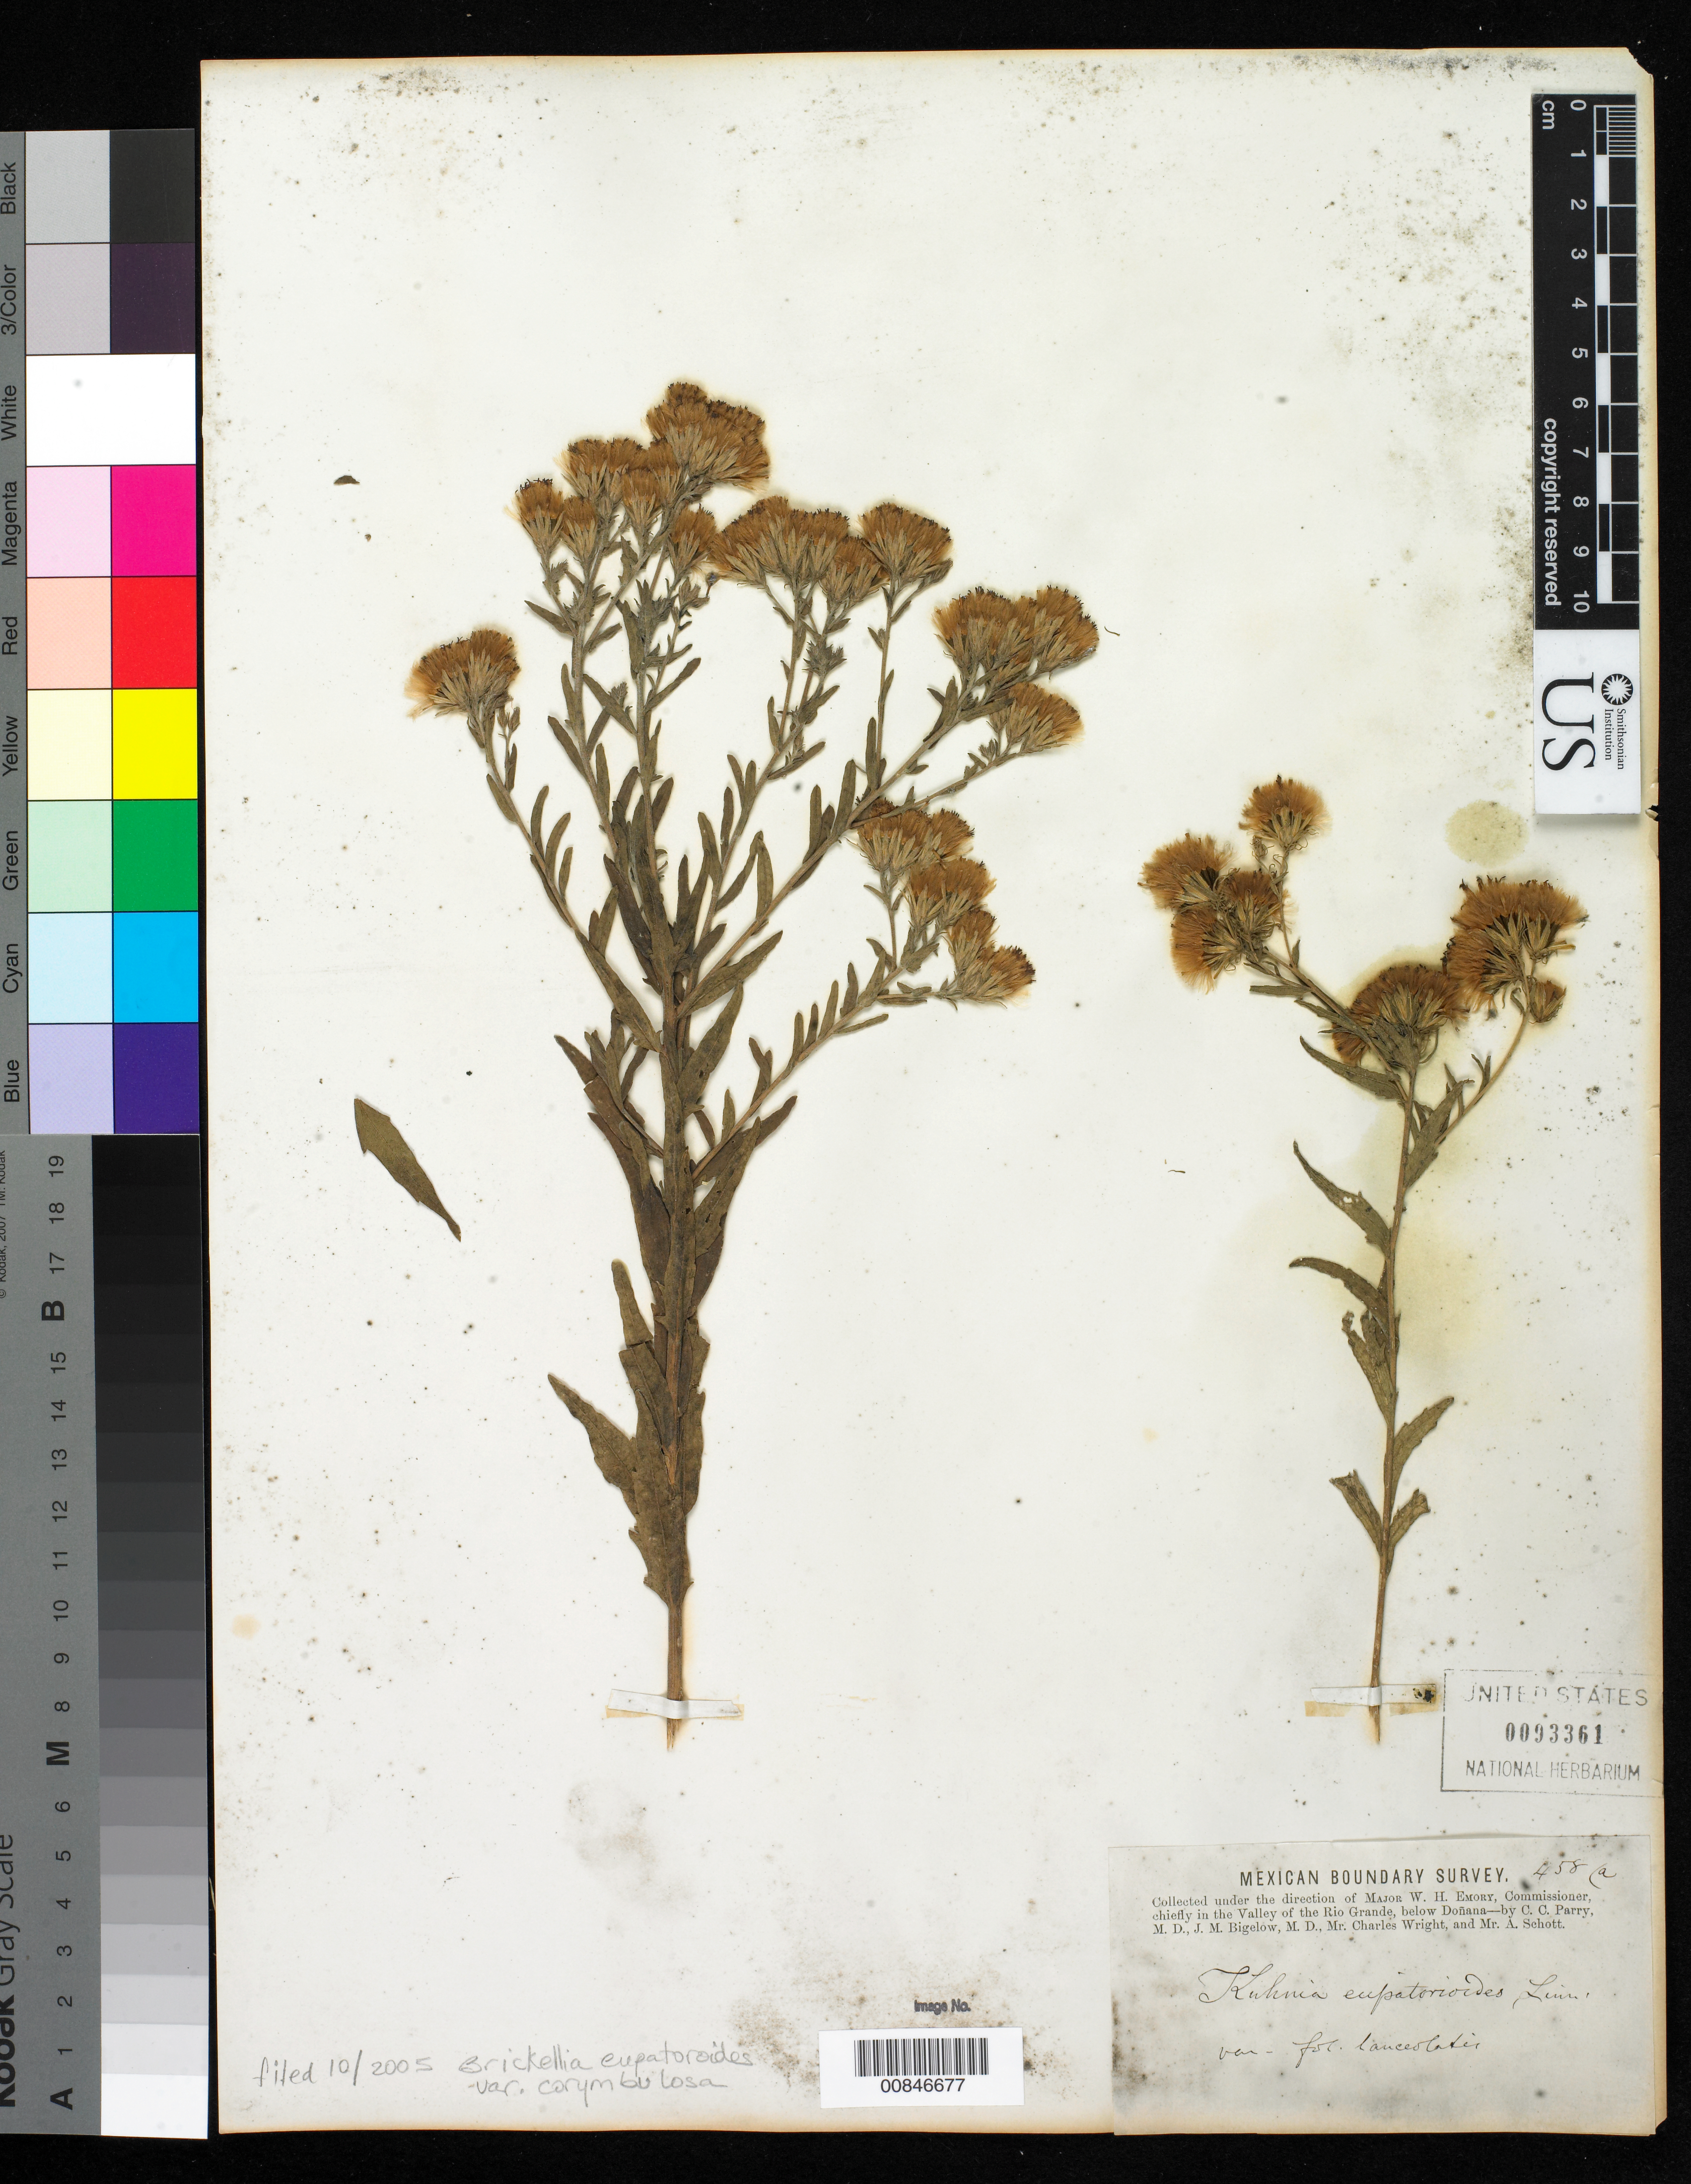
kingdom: Plantae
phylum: Tracheophyta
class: Magnoliopsida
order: Asterales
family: Asteraceae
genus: Brickellia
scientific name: Brickellia eupatorioides var. corymbulosa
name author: (Torr. & A. Gray) Shinners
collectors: C. C. Parry, J. M. Bigelow, C. Wright & A. C. V. Schott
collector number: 458a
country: United States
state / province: New Mexico / Texas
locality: Valley of the Rio Grande, below Doñana.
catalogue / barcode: US 93361